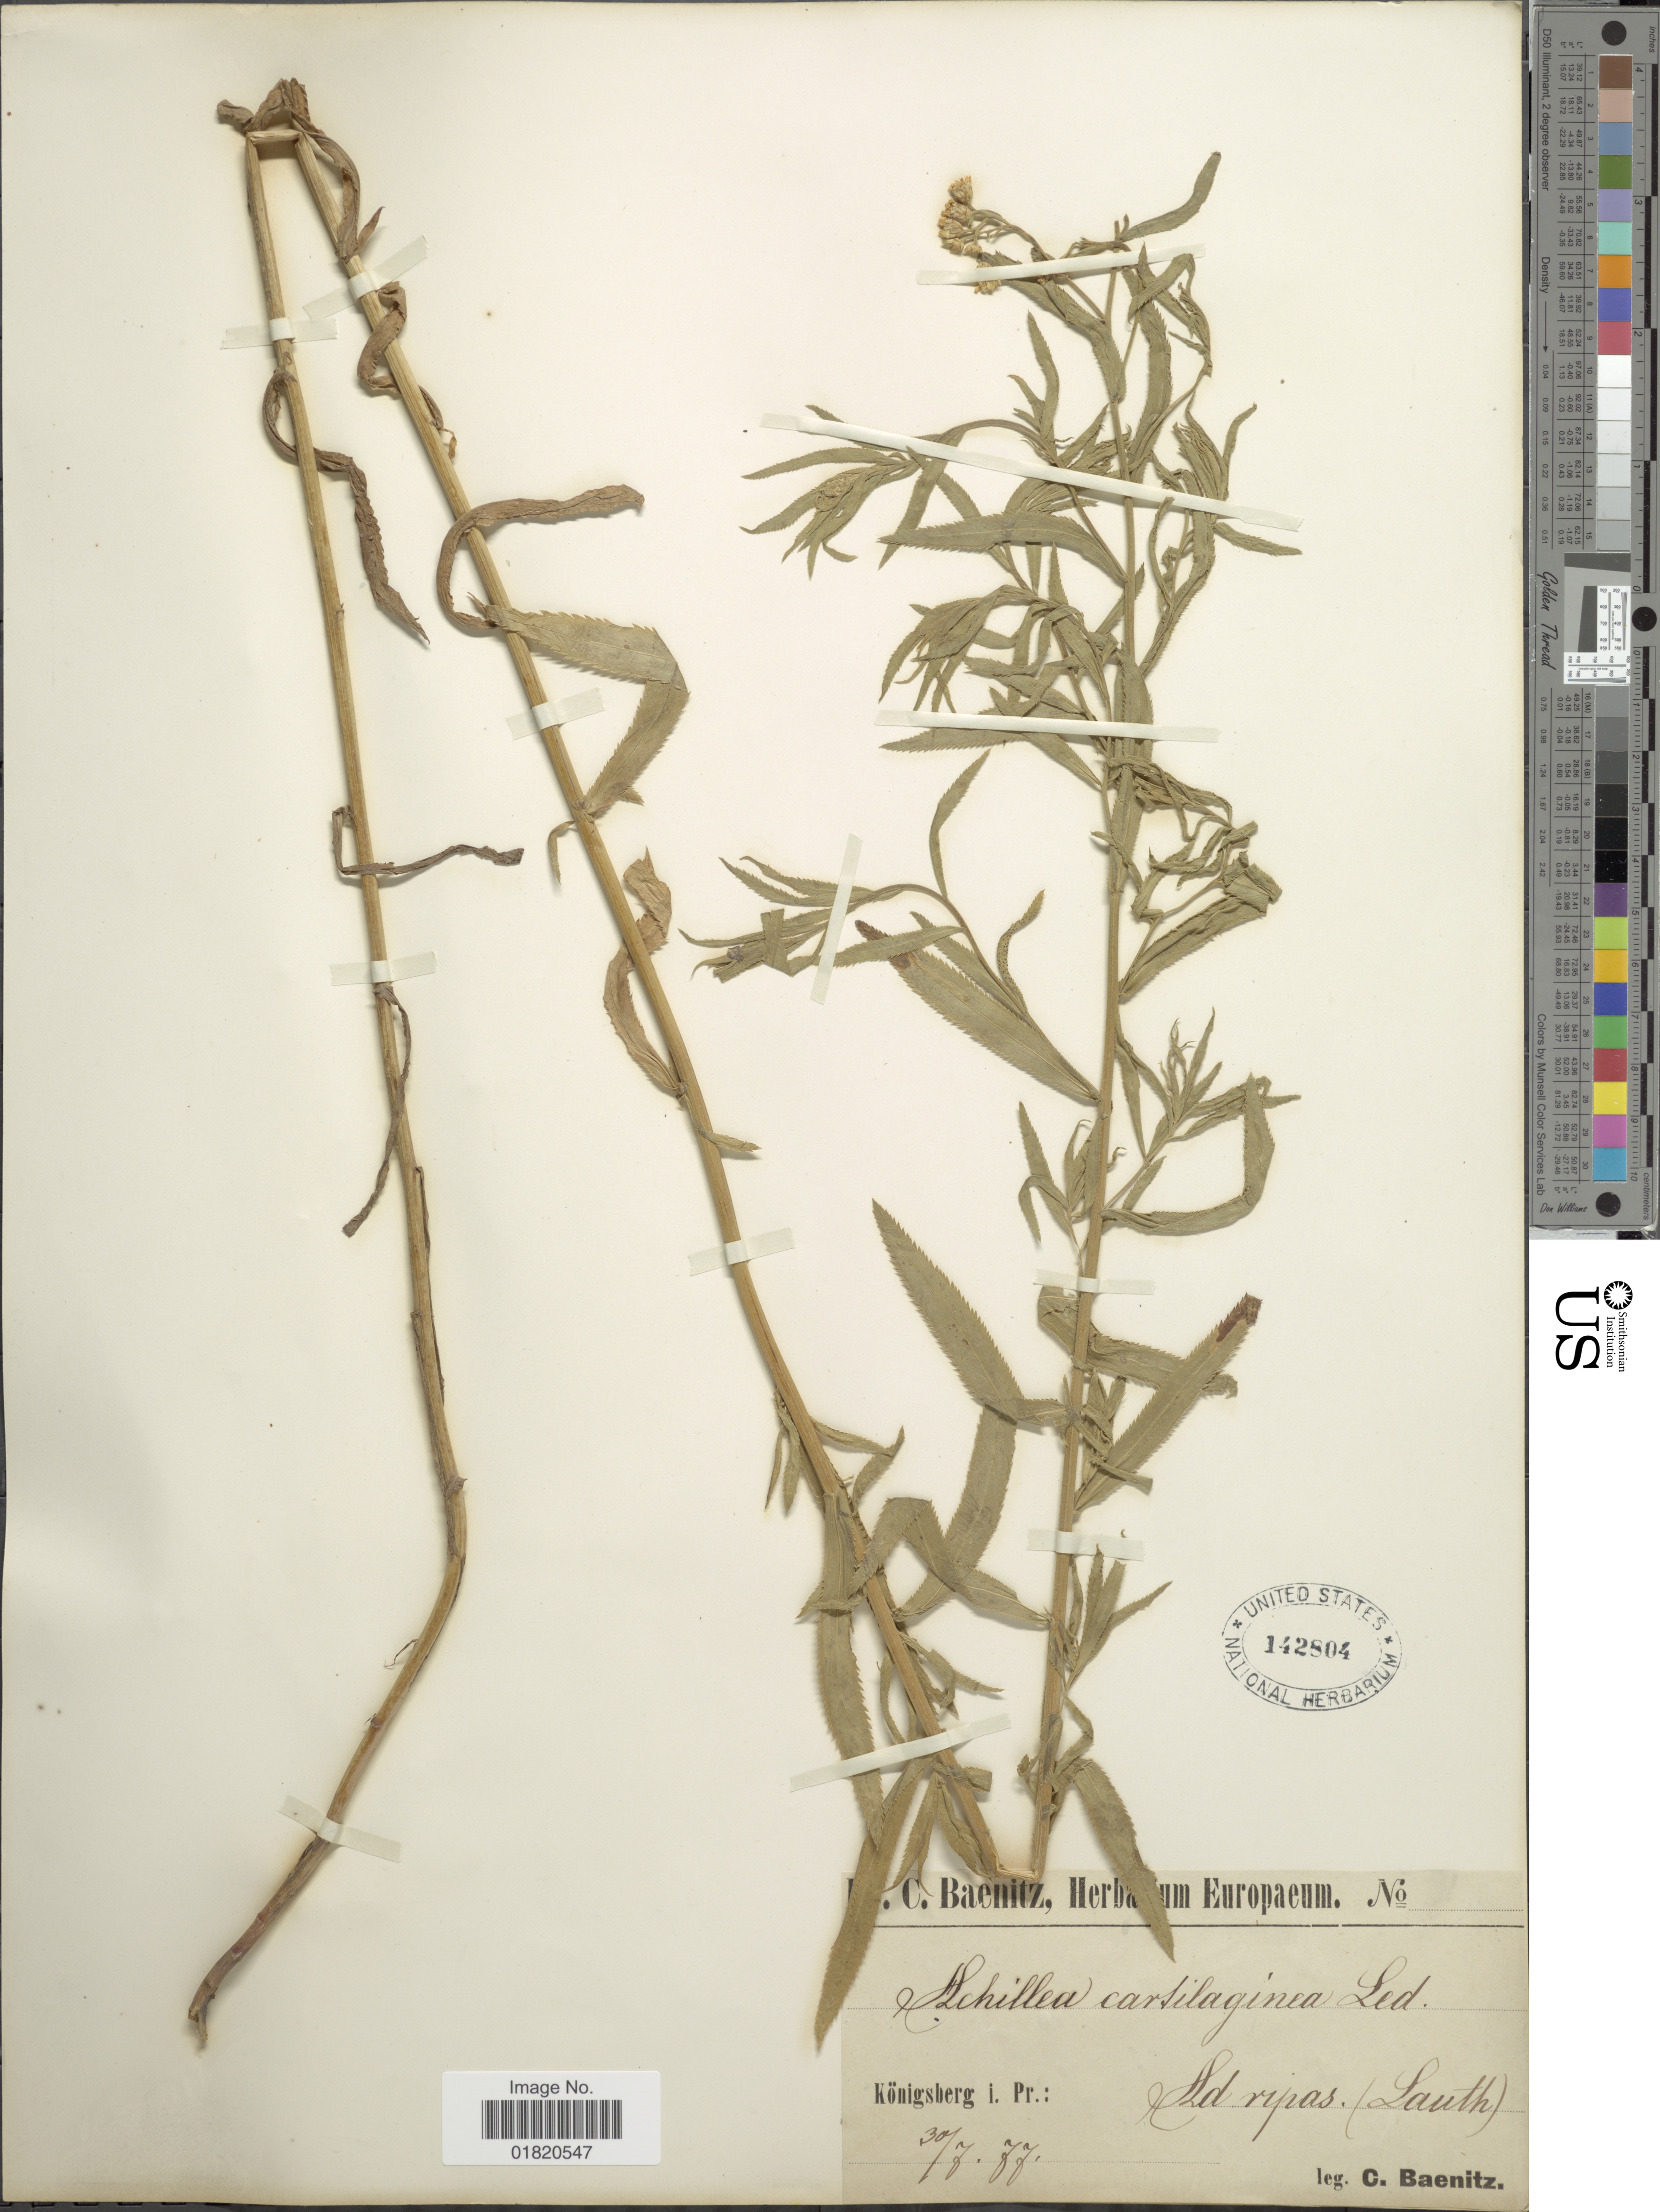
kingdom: Plantae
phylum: Tracheophyta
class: Magnoliopsida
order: Asterales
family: Asteraceae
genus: Achillea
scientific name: Achillea cartilaginea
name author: L.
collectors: C. G. Baenitz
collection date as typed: Transcribed d/m/y: 30/7/77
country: Germany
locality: Königsberg i. Pr.: Lld ripas (Lauth)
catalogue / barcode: US 142804